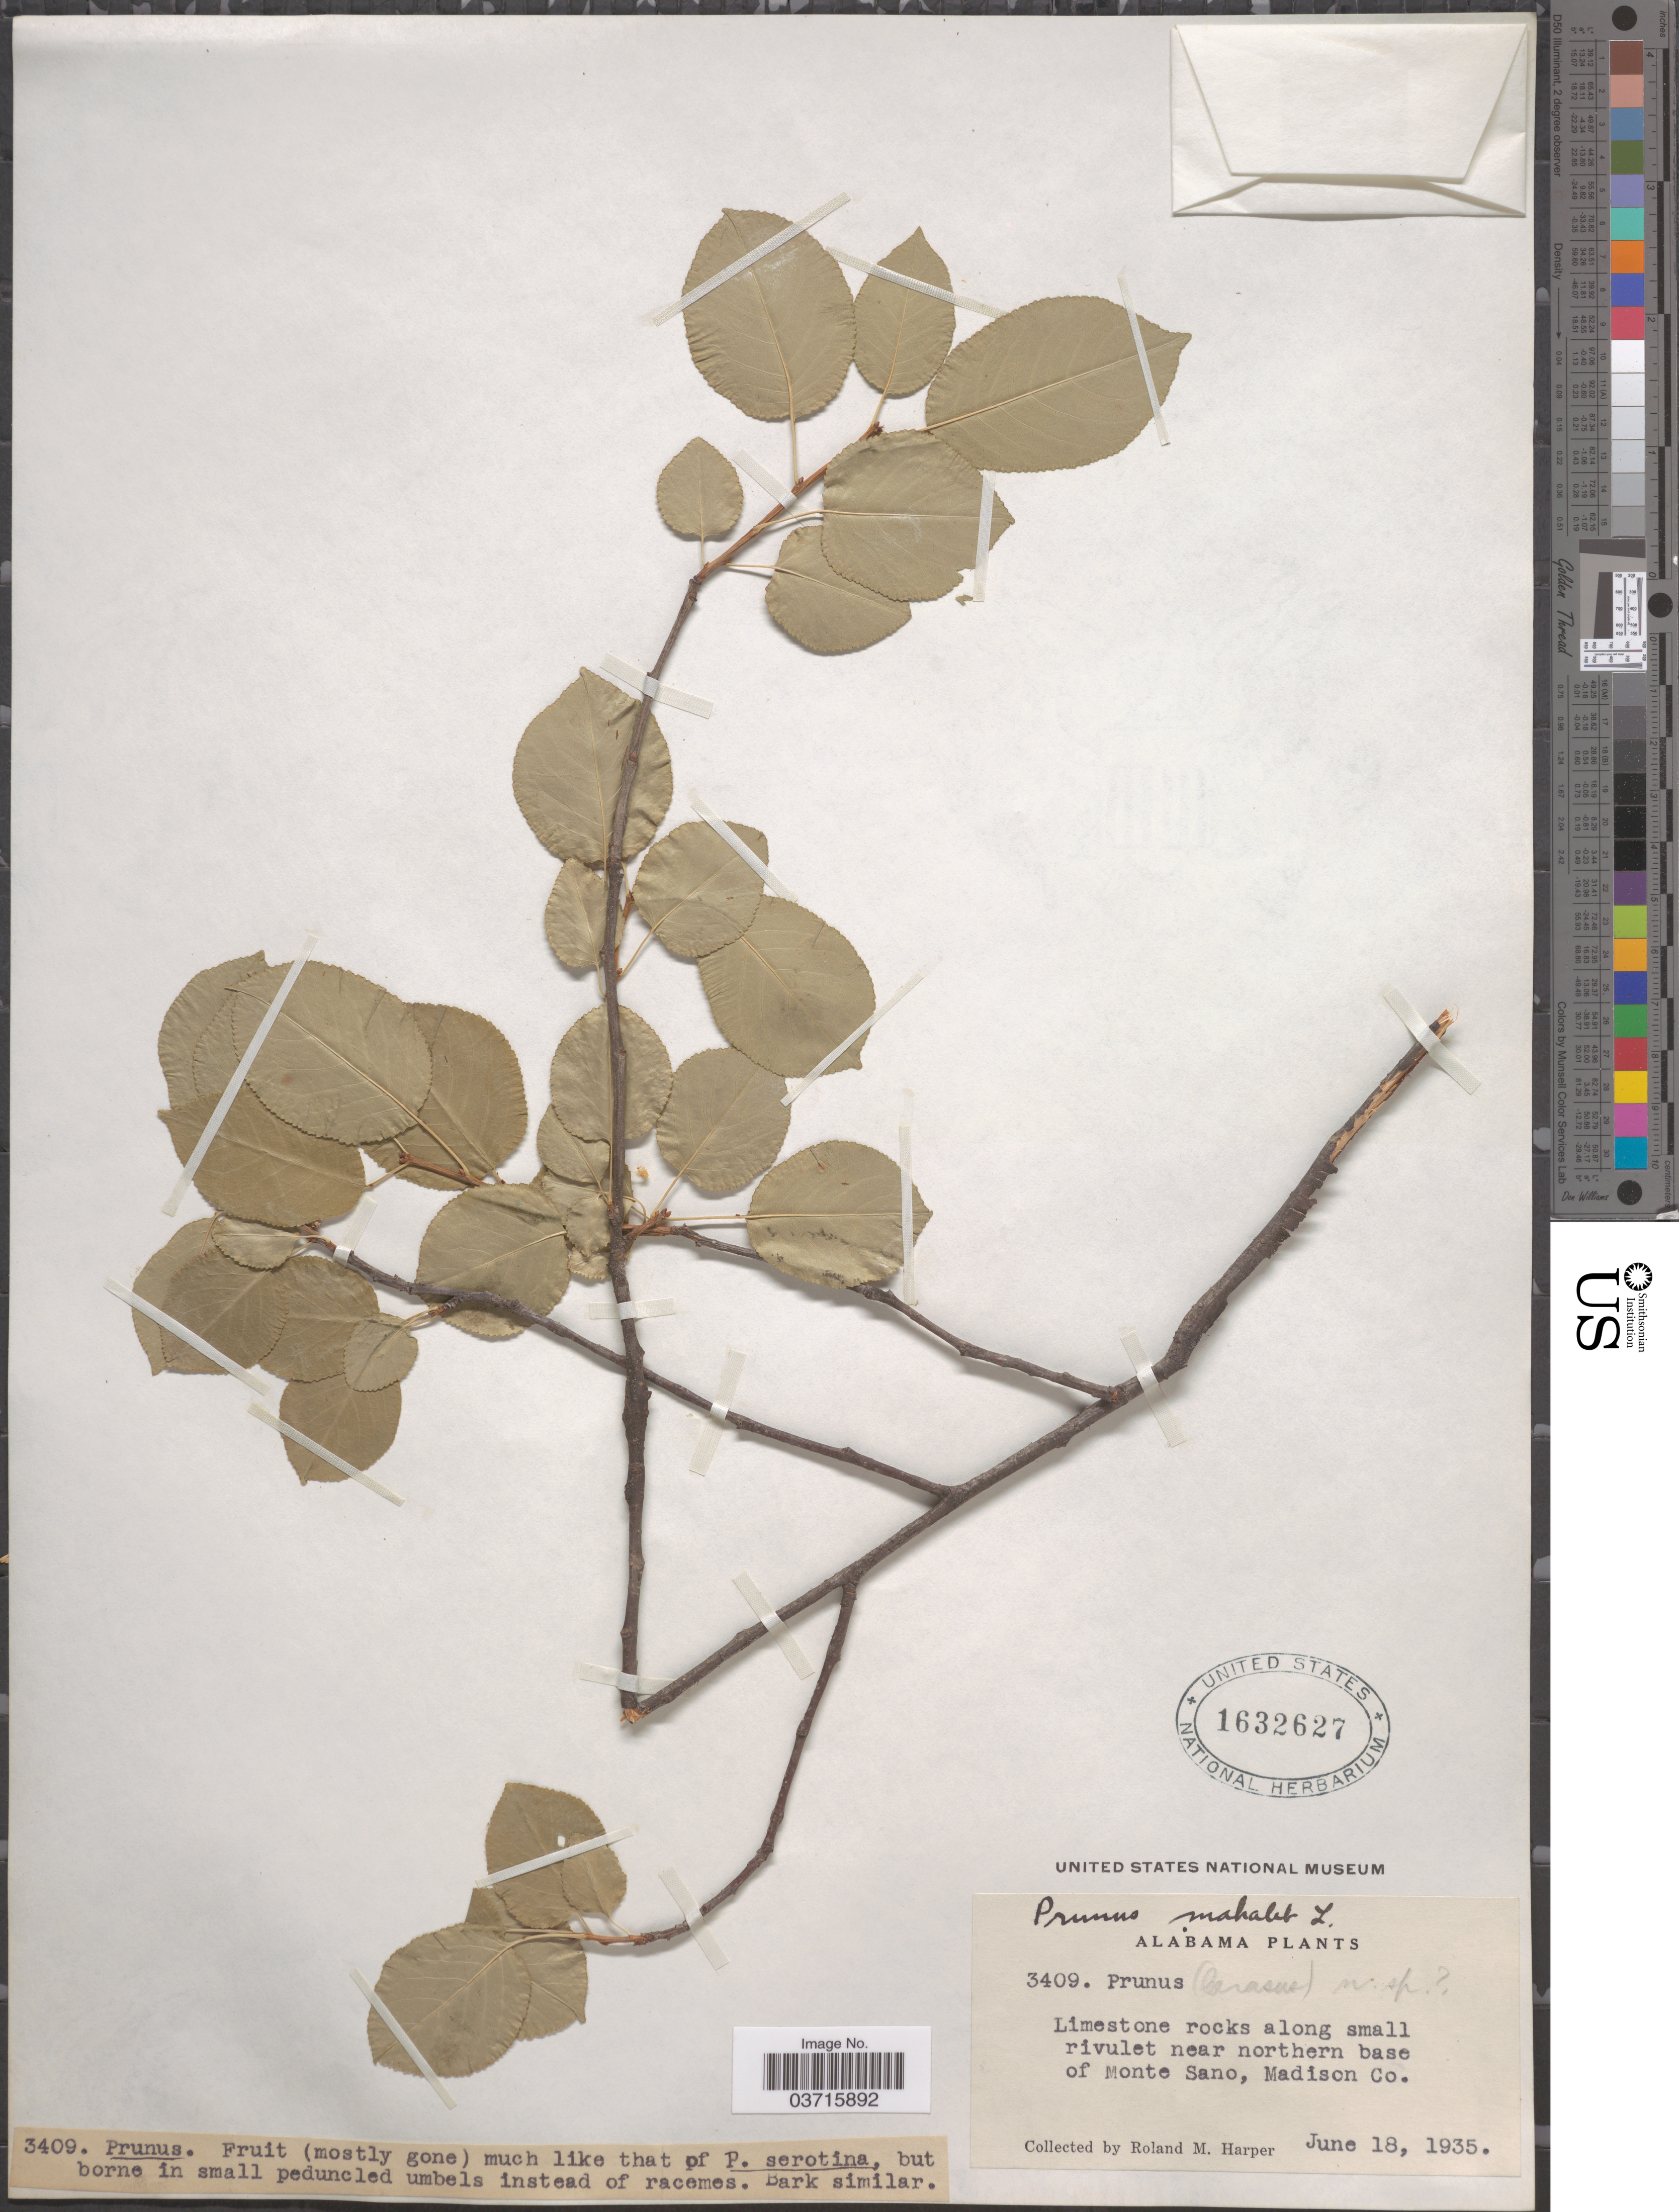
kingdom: Plantae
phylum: Tracheophyta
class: Magnoliopsida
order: Rosales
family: Rosaceae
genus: Prunus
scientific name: Prunus mahaleb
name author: L.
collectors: R. M. Harper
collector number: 3409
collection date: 1935-06-18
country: United States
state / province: Alabama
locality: Along small rivulet near northern base of Monte Sano, Madison Co.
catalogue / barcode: US 1632627